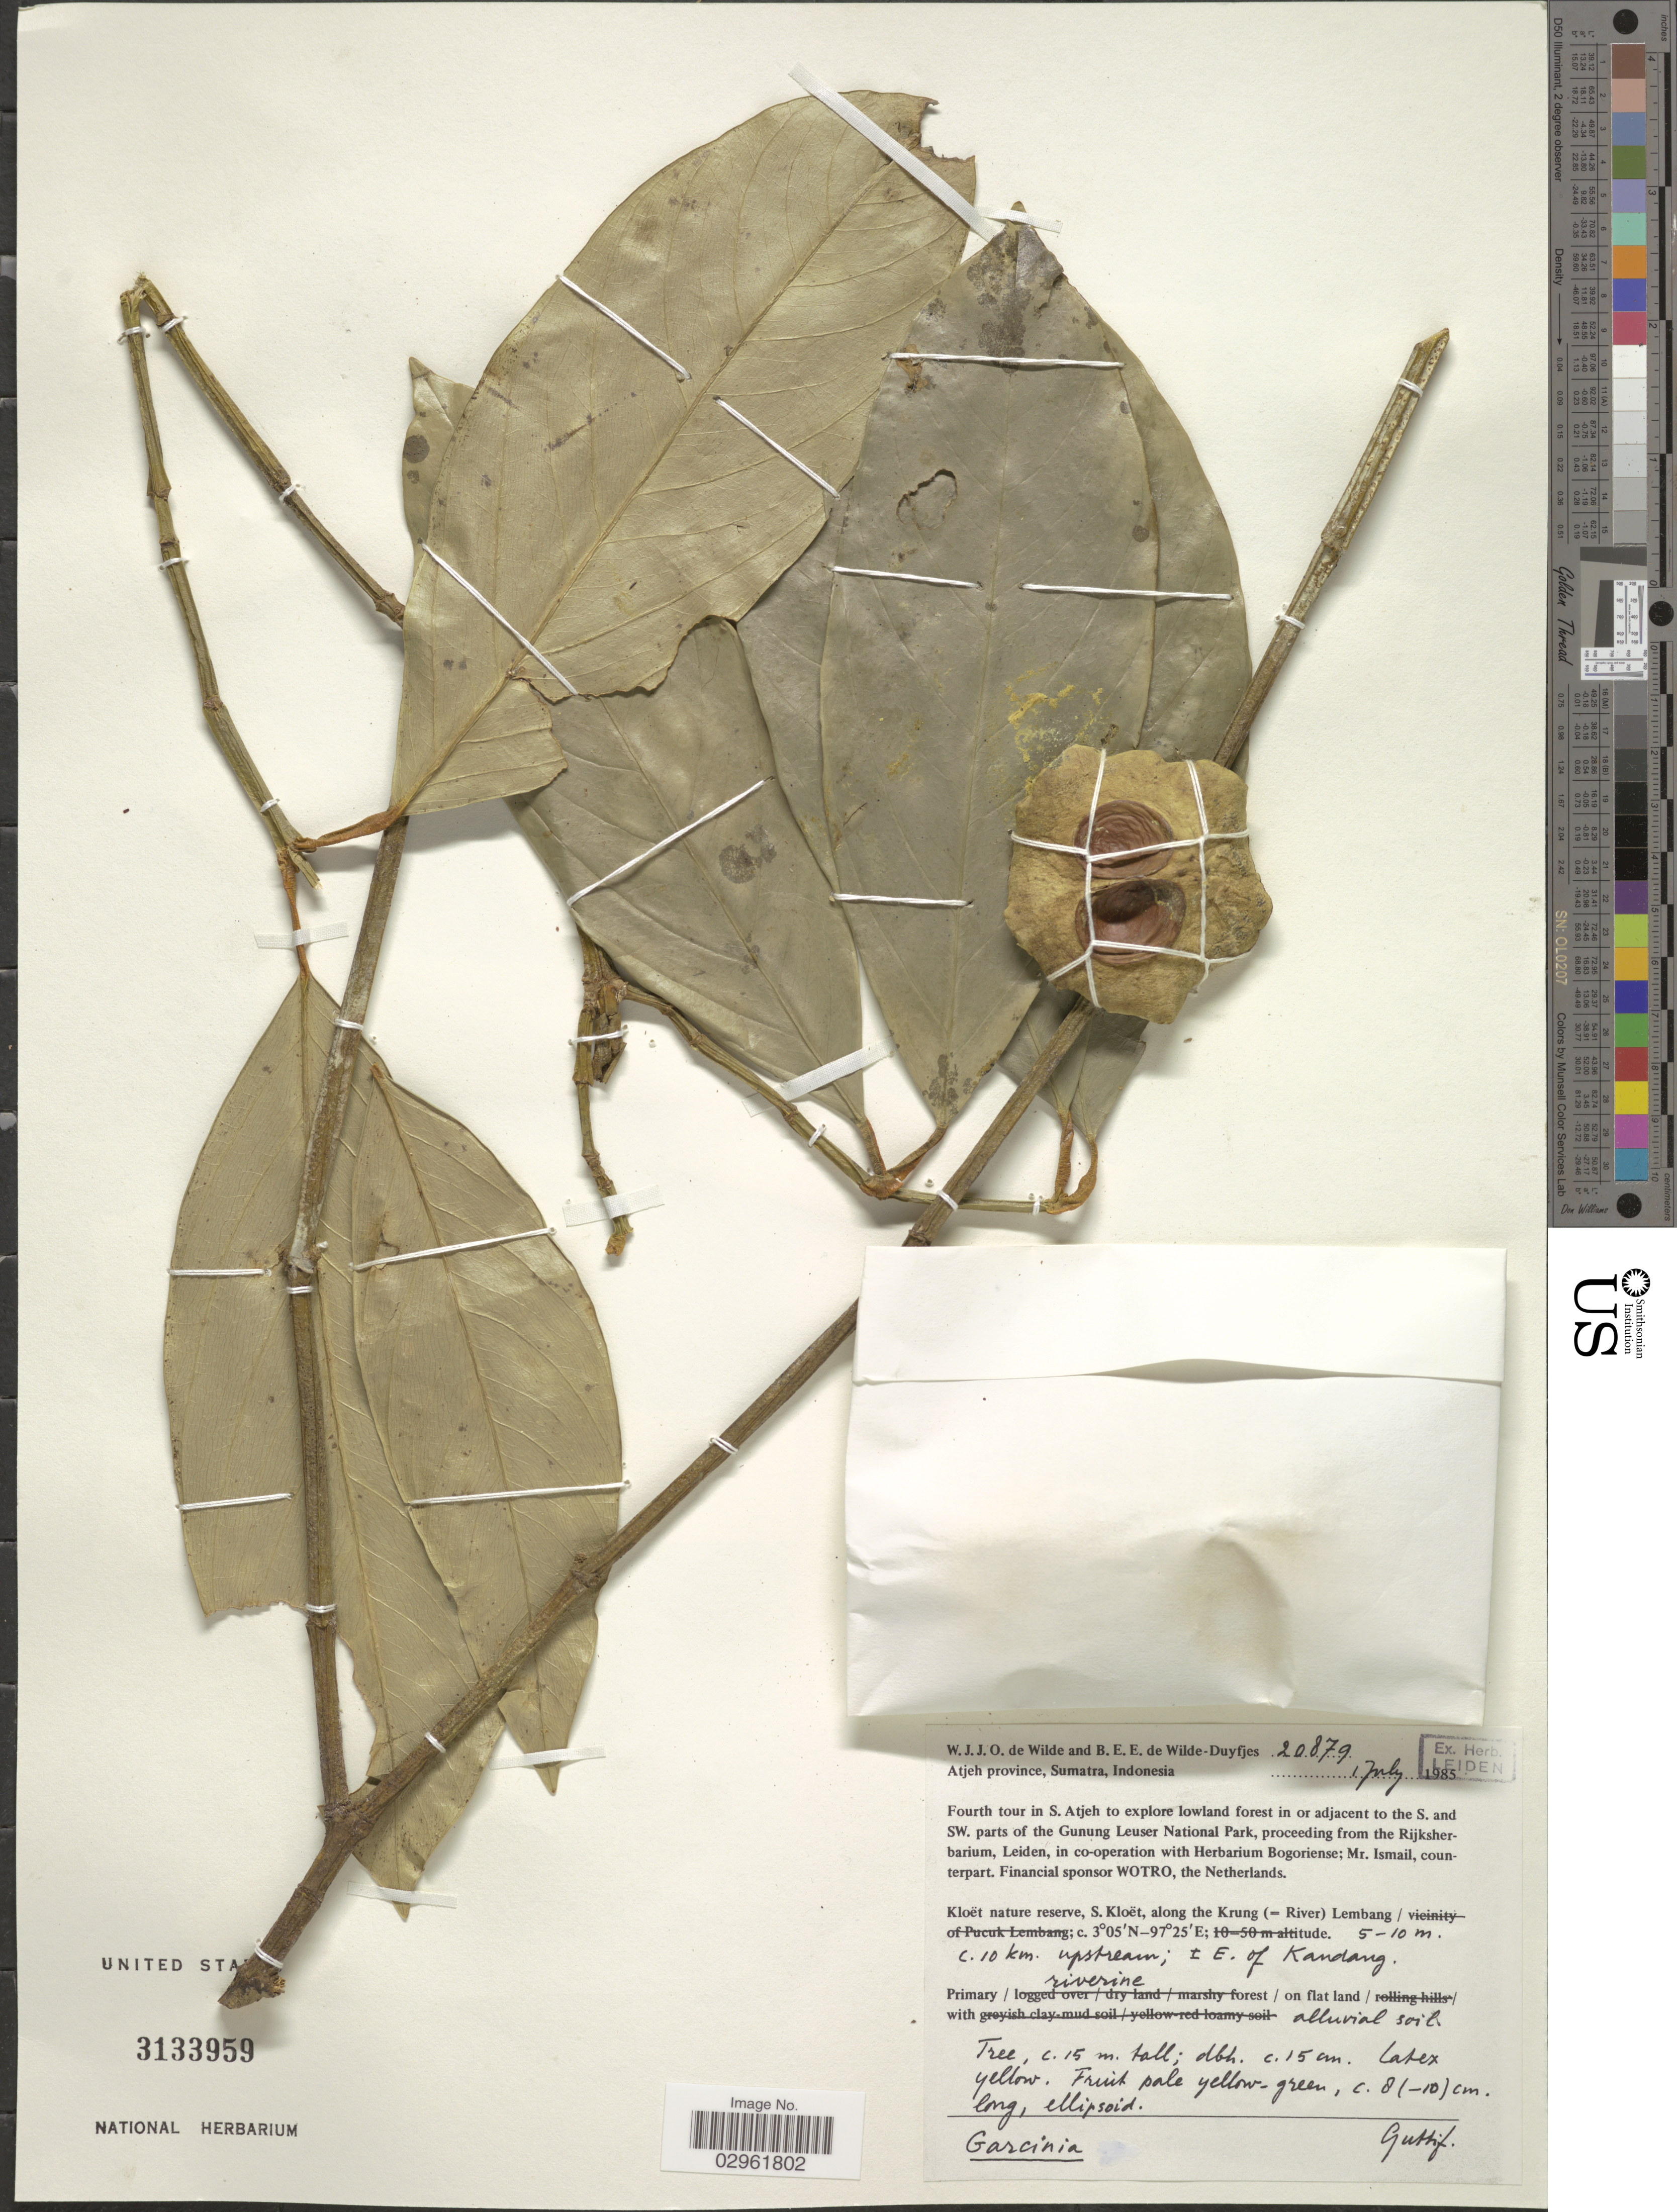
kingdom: Plantae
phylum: Tracheophyta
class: Magnoliopsida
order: Malpighiales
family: Clusiaceae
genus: Garcinia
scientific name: Garcinia sp.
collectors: W. J. de Wilde & B. E. de Wilde-Duyfjes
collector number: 20879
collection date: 1985-07-01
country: Indonesia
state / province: Sumatra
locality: Atjeh province, Sumatra, Kloët nature reserve, S.Kloët, along the Krung (=River) Lembang, c. 10 km. upstream; ± E. of Kandang.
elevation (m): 5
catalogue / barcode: US 3133959